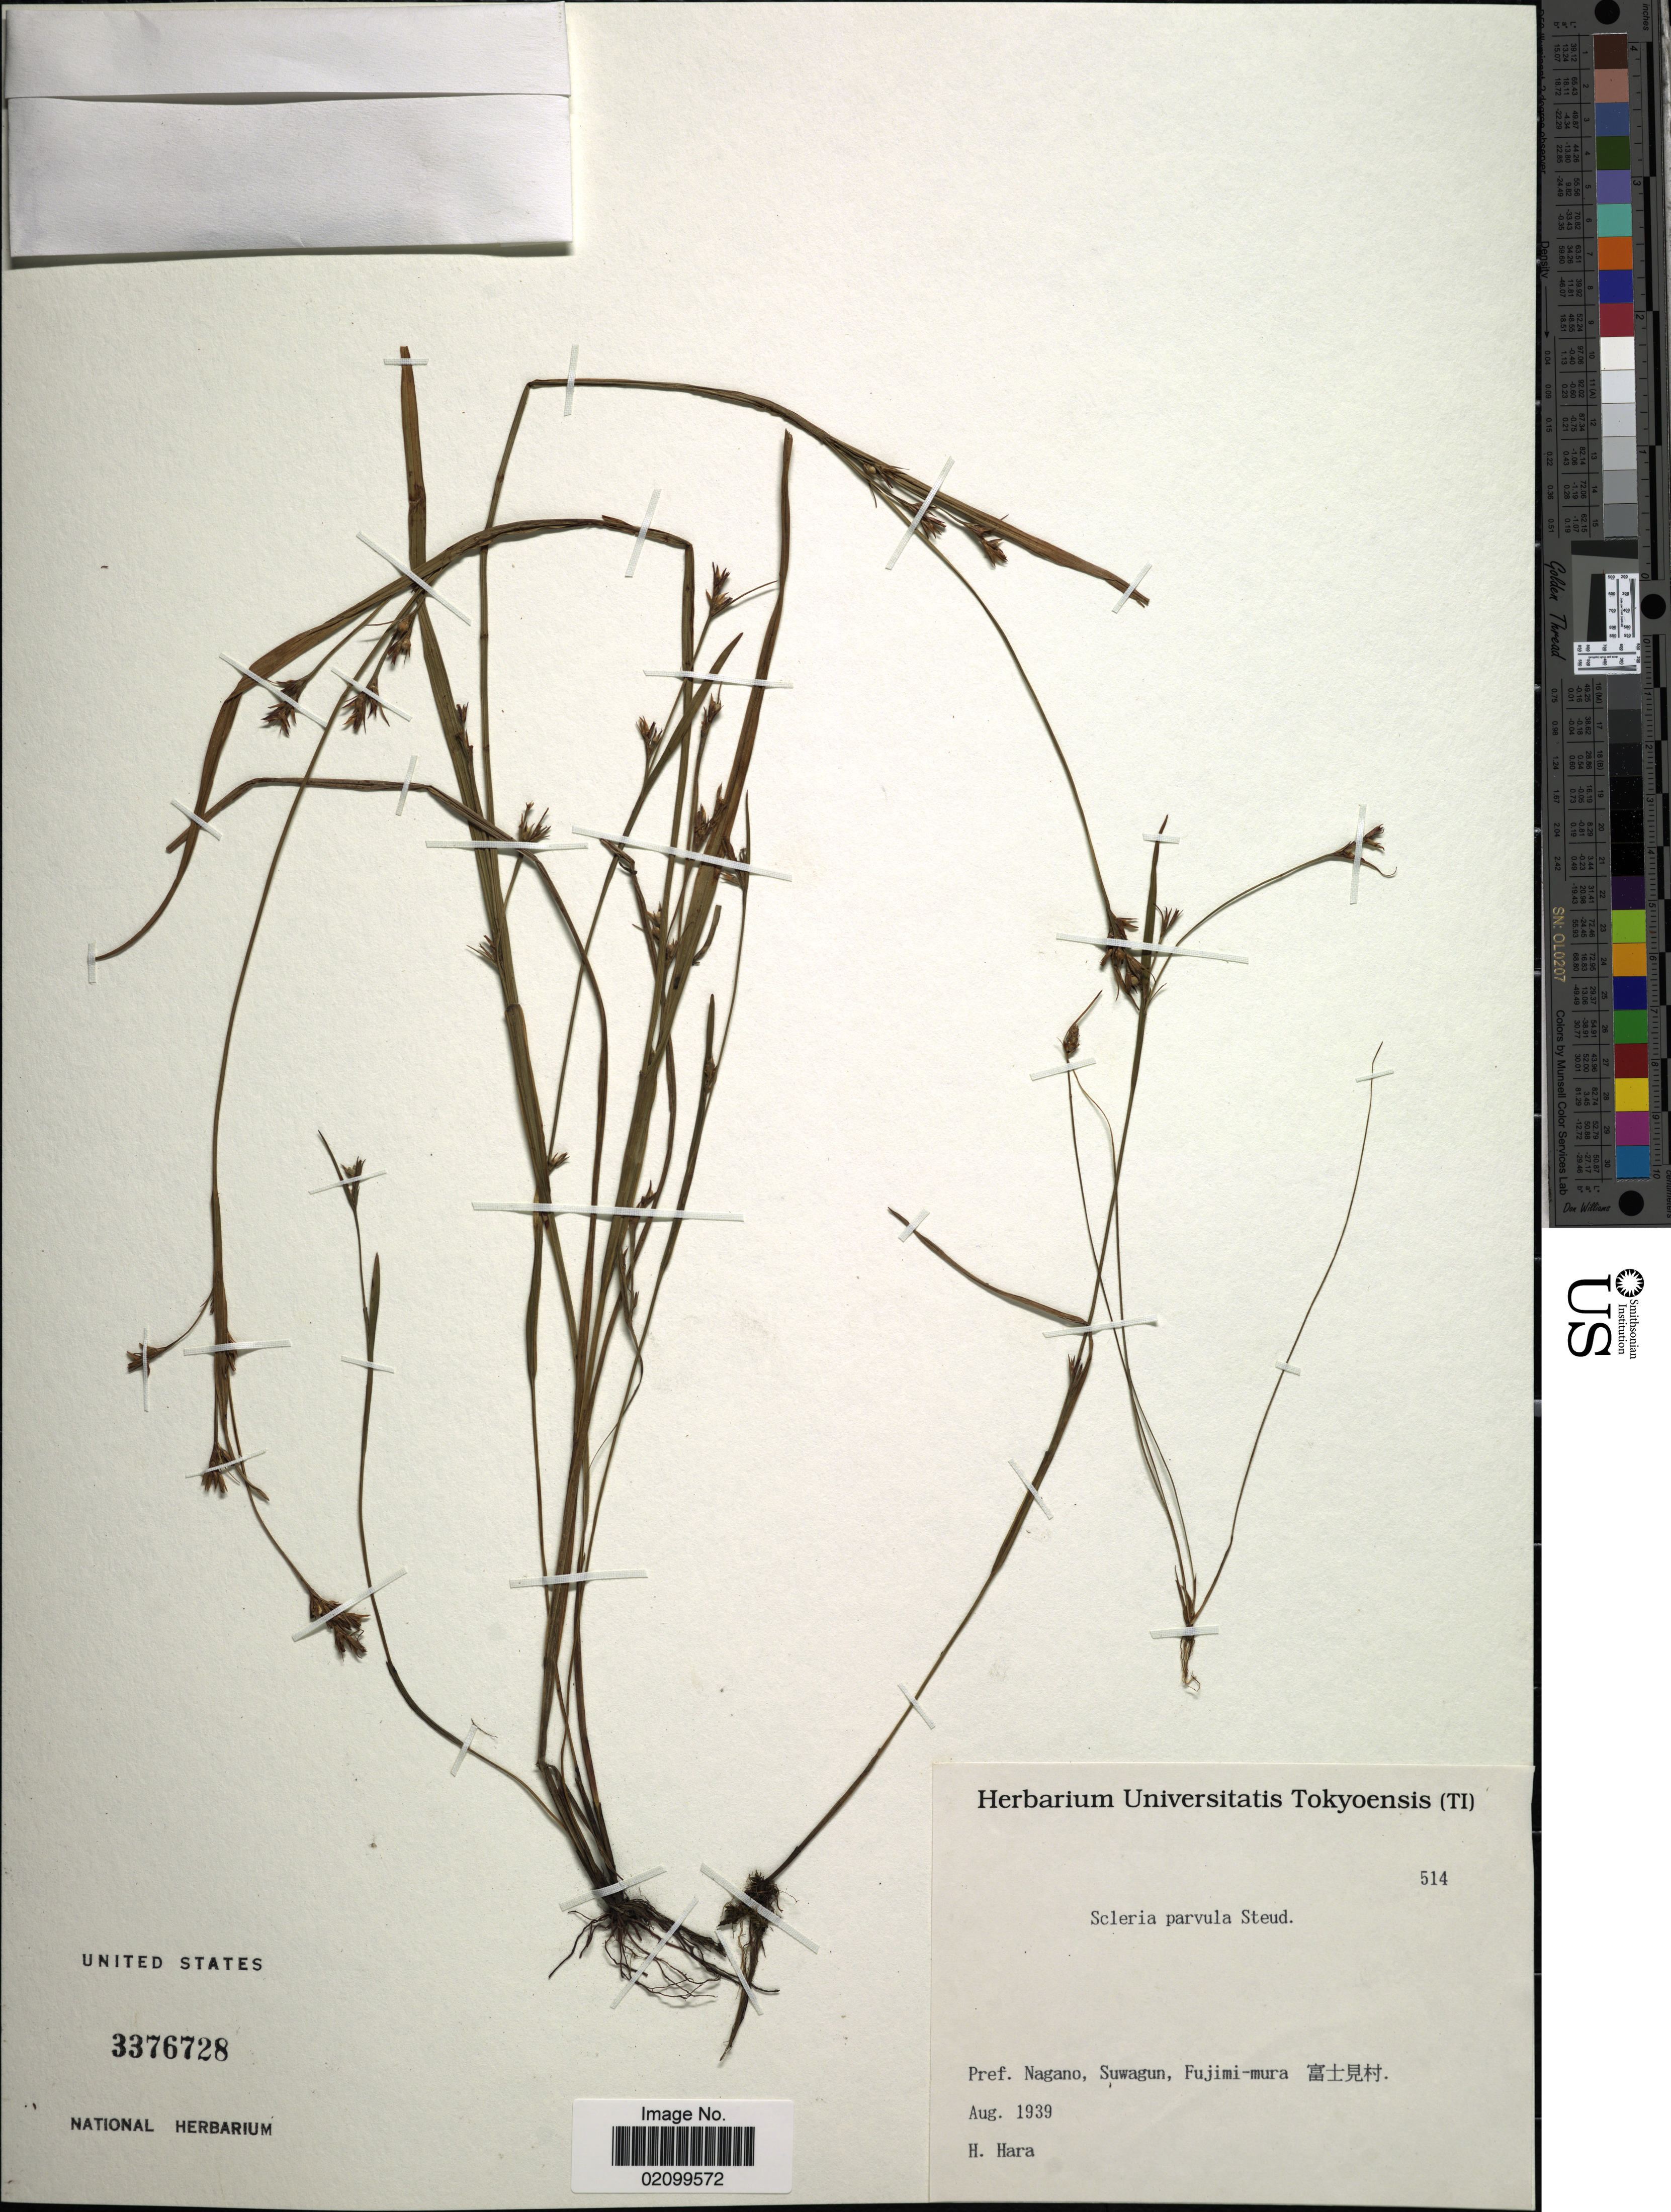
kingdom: Plantae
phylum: Tracheophyta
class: Liliopsida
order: Poales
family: Cyperaceae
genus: Scleria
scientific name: Scleria parvula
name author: Steud.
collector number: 514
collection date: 1939-08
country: Japan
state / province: Nagano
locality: Suwagun, Fujimi-mura.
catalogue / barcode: US 3376728